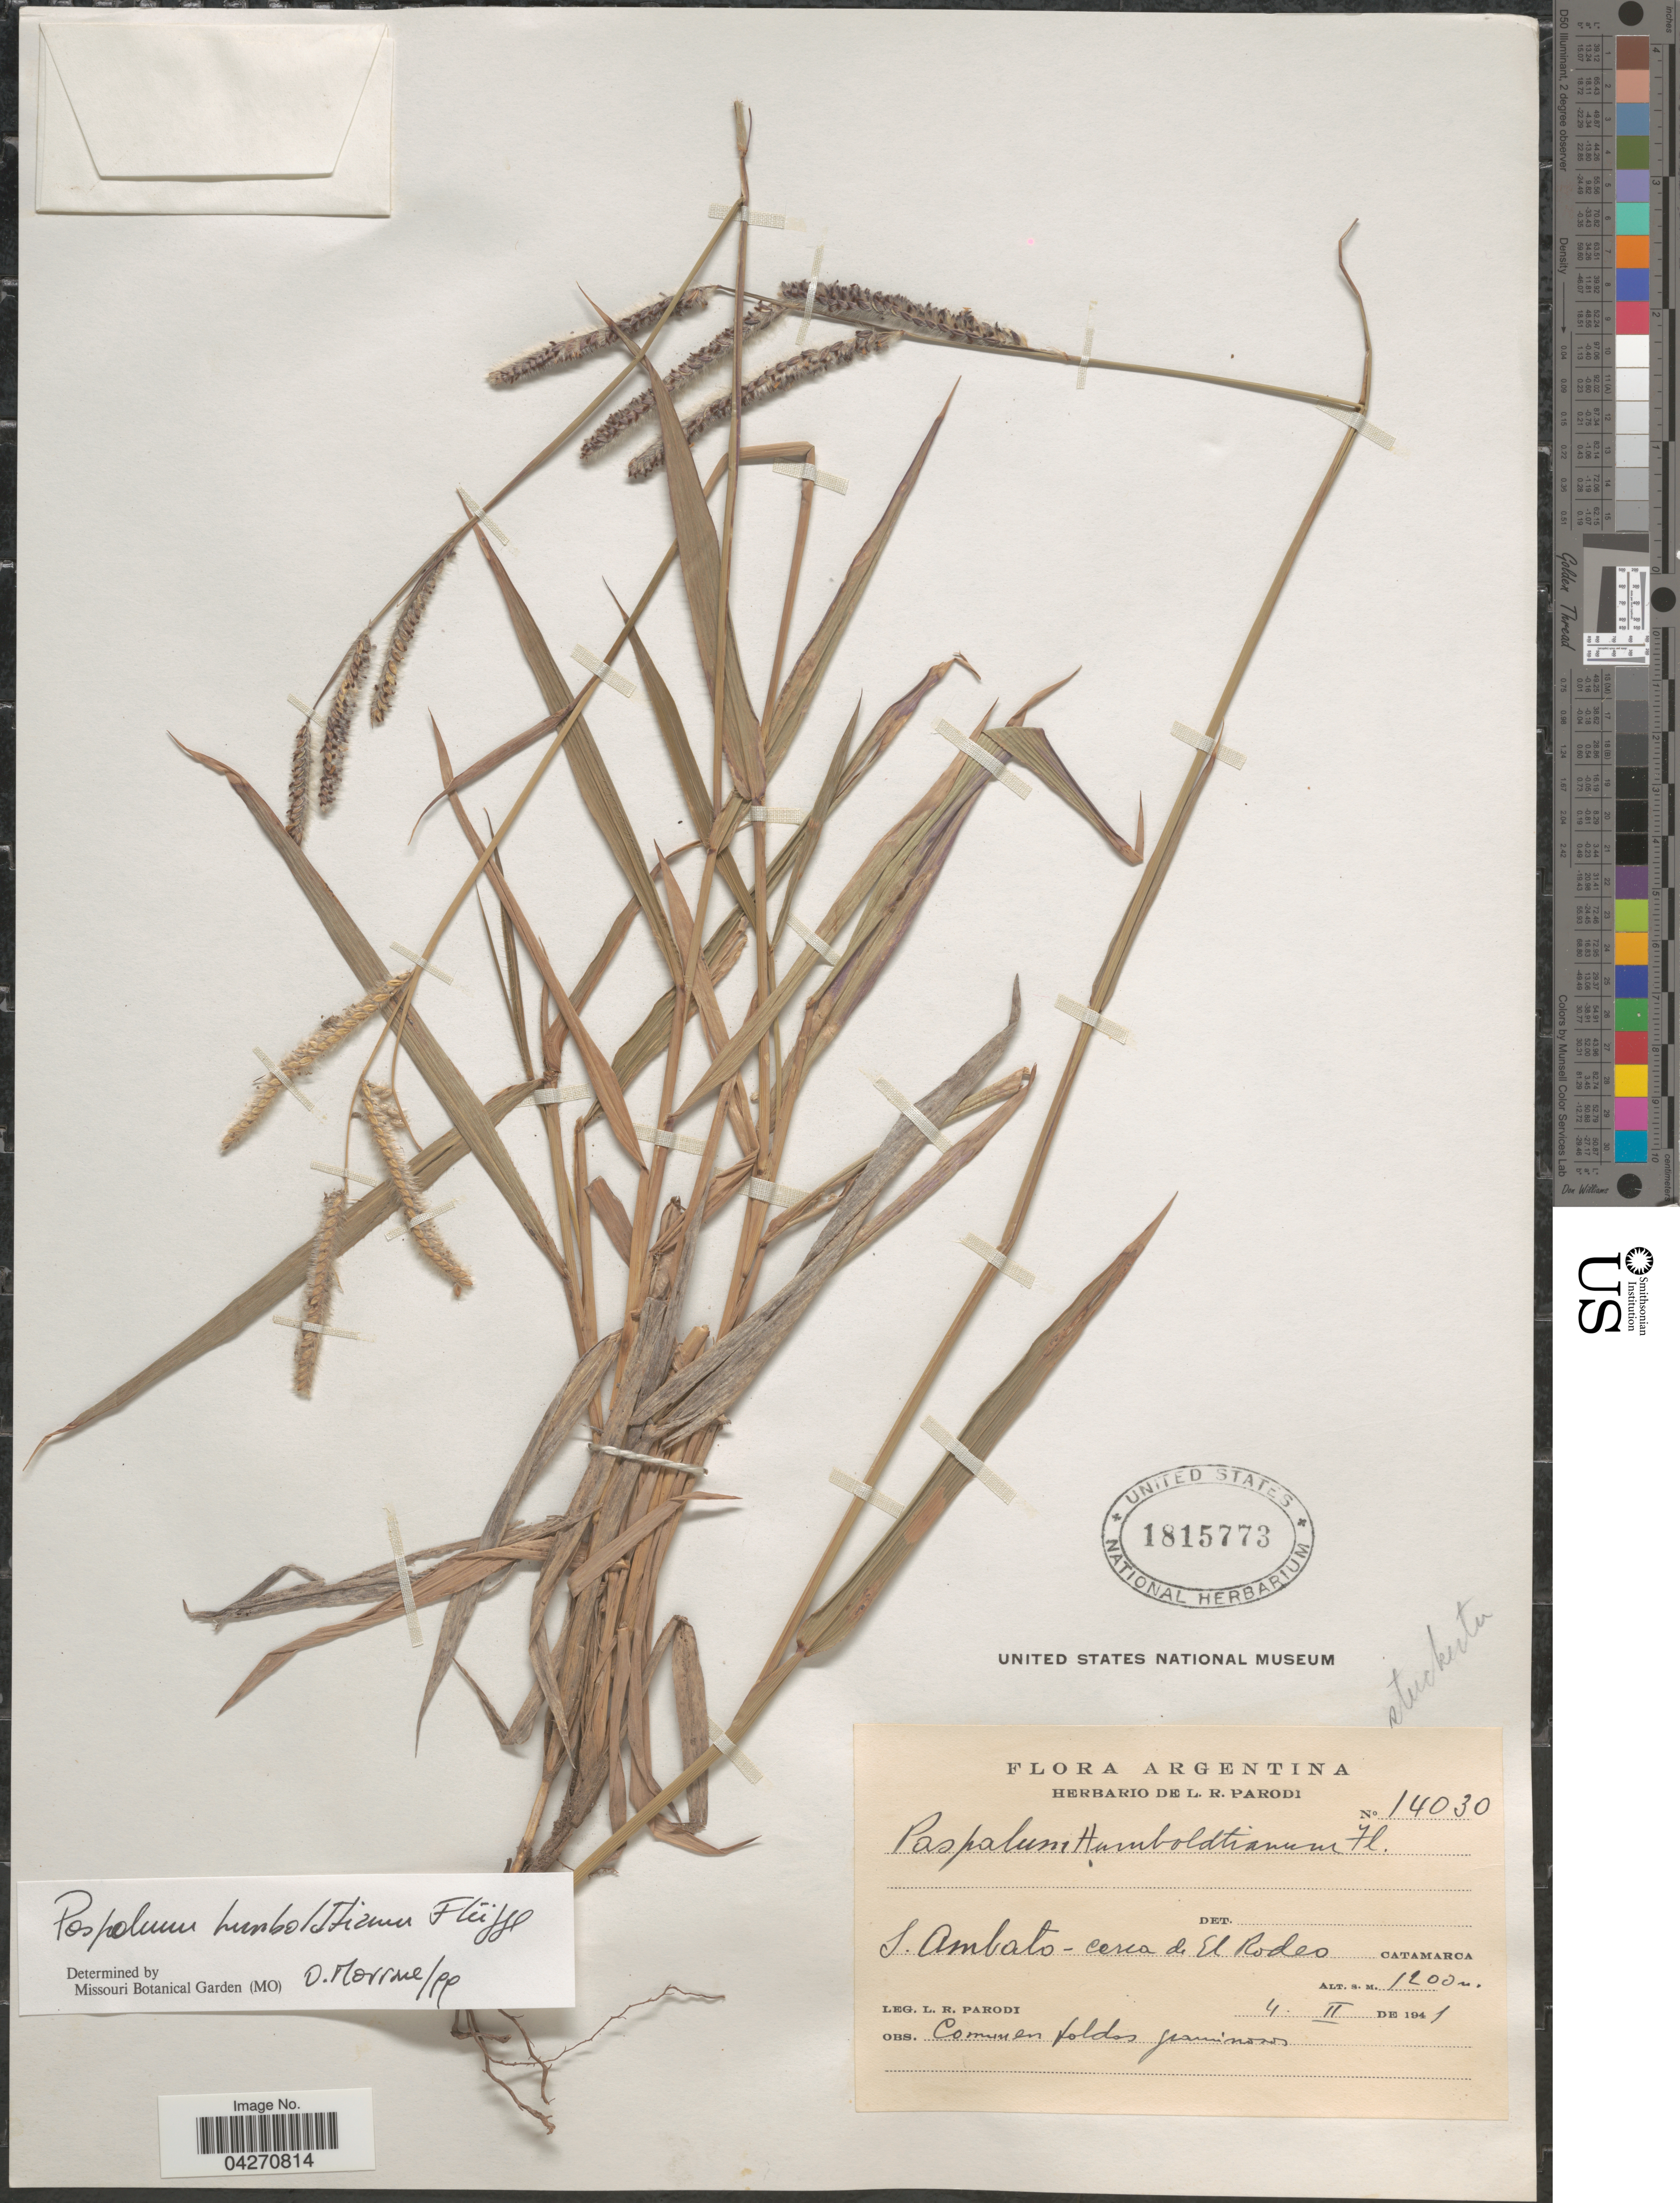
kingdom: Plantae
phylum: Tracheophyta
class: Liliopsida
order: Poales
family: Poaceae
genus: Paspalum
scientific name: Paspalum humboldtianum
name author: Flüggé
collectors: L. R. Parodi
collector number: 14030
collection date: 1941-02-04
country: Argentina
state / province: Catamarca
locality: S. Ambato - cerca de El Rodeo.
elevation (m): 1200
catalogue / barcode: US 1815773